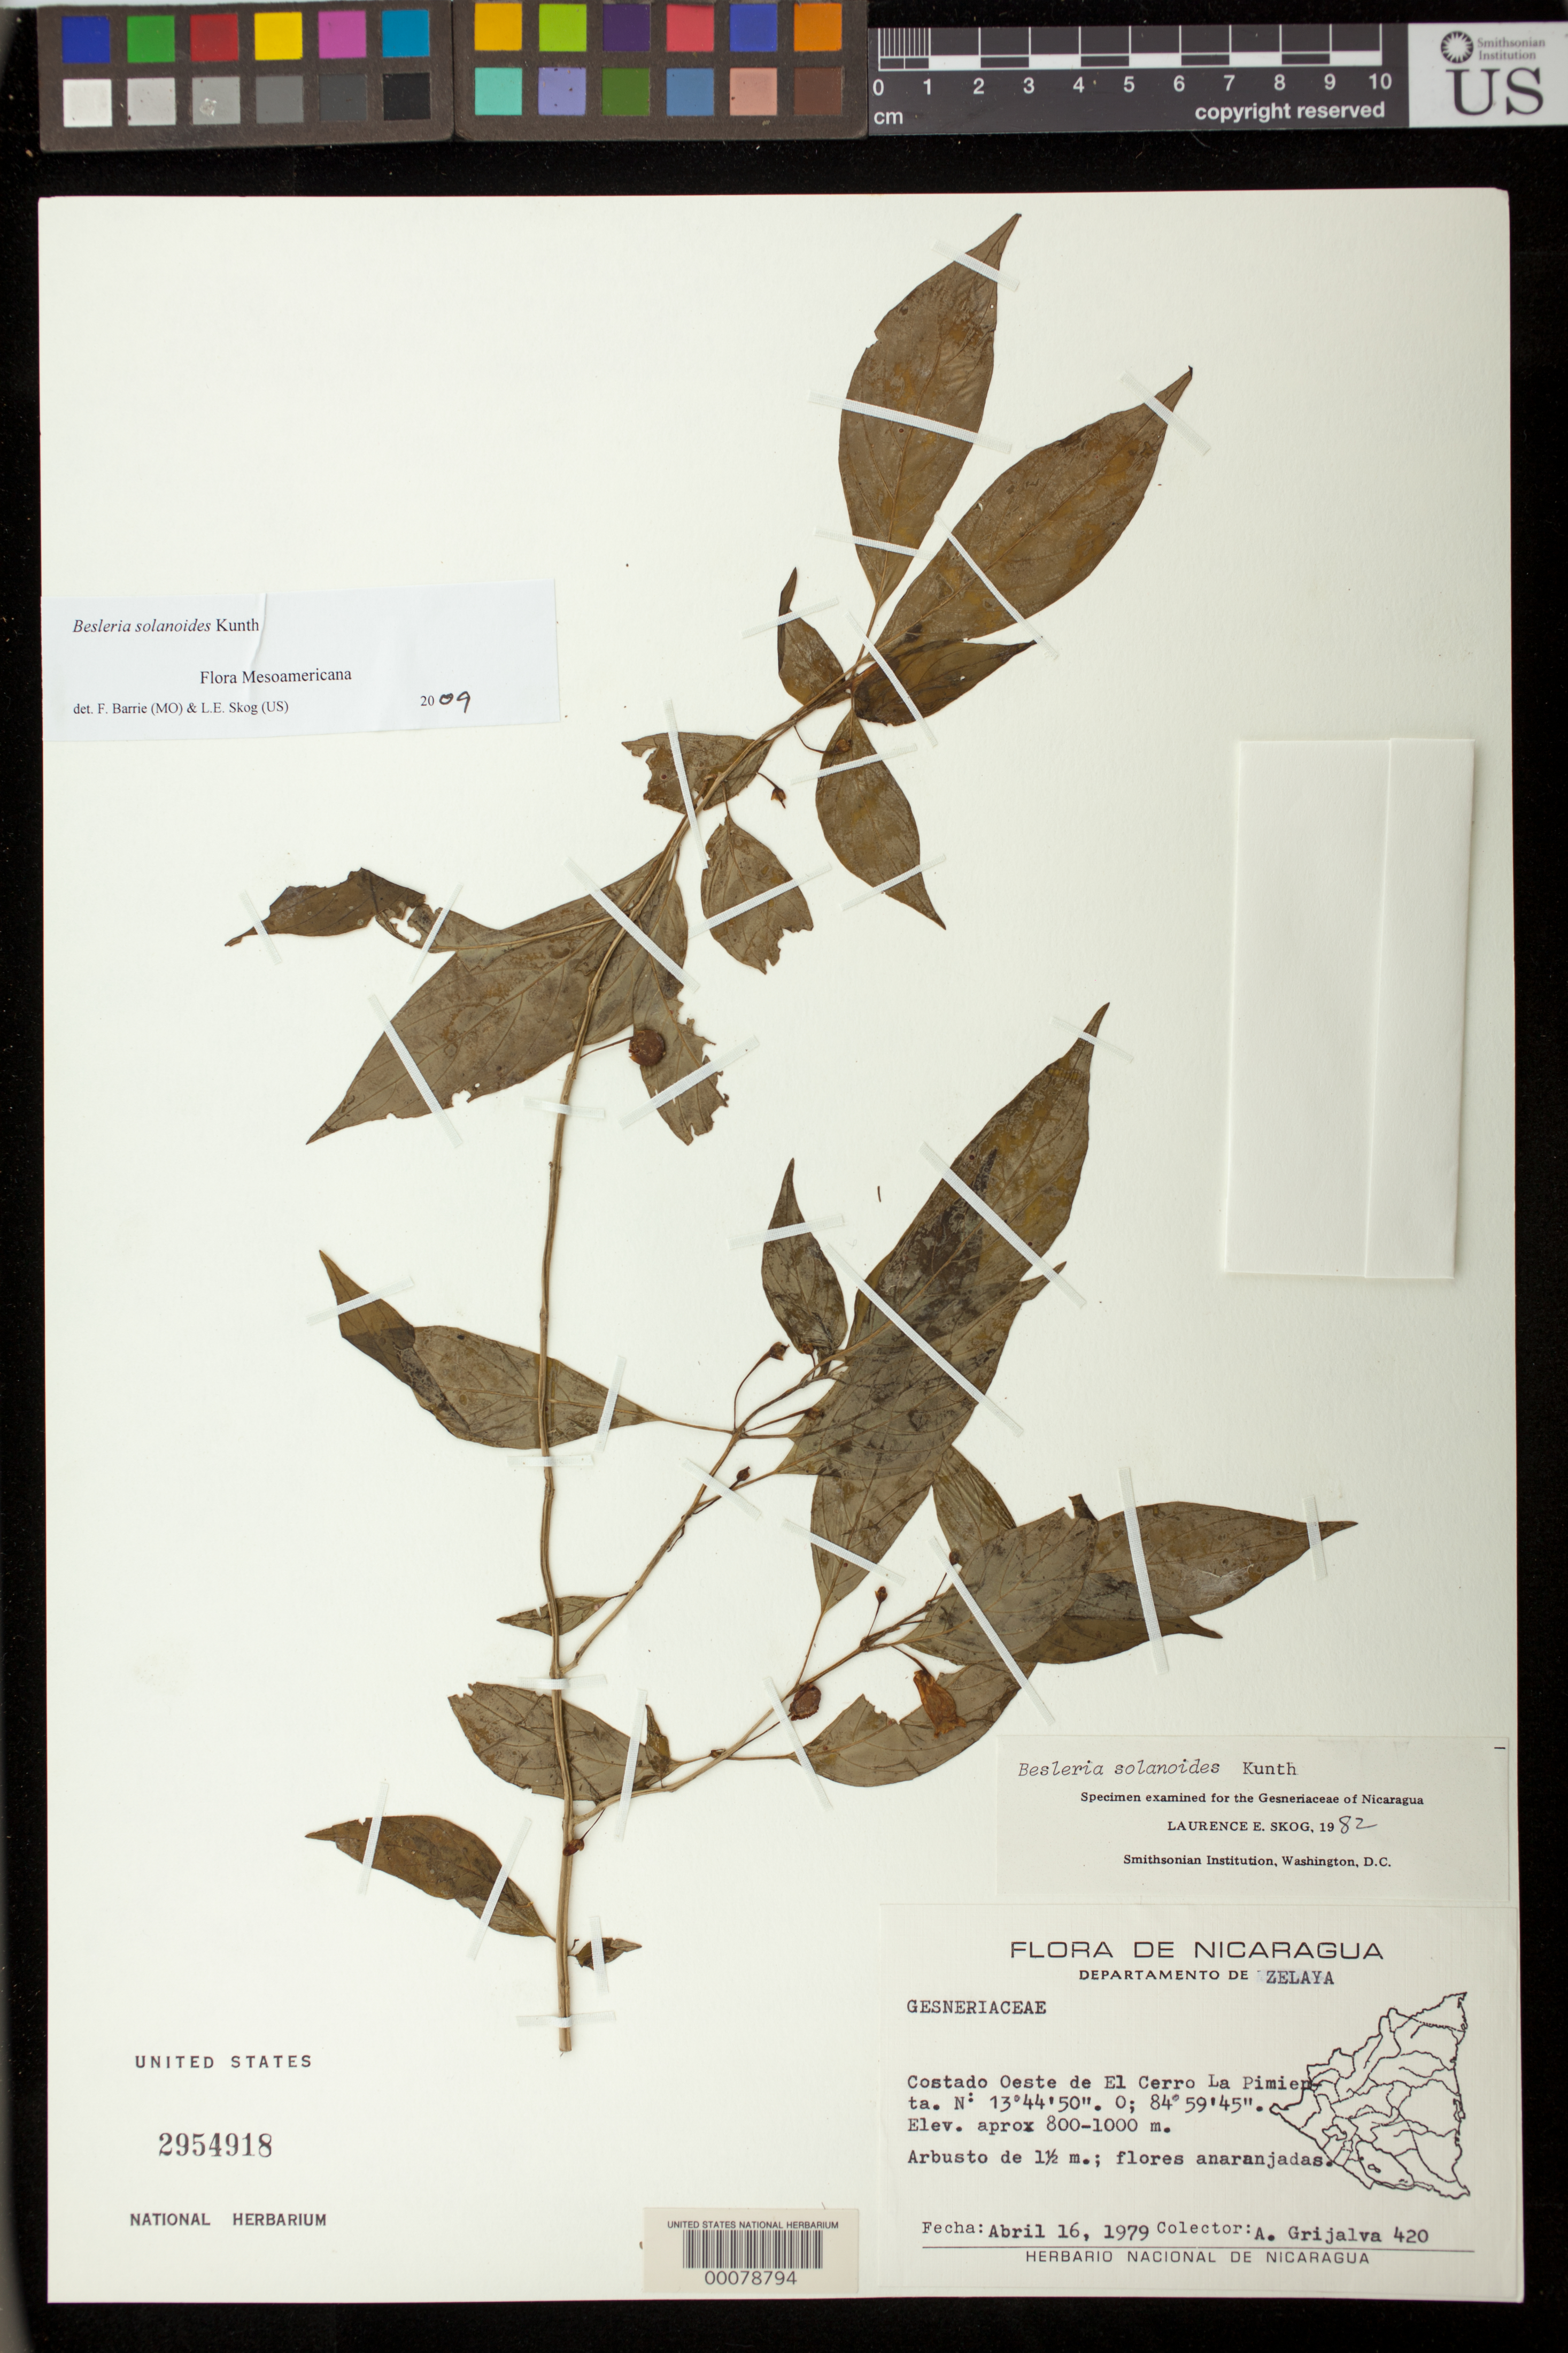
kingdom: Plantae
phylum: Tracheophyta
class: Magnoliopsida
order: Lamiales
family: Gesneriaceae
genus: Besleria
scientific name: Besleria solanoides var. solanoides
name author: Kunth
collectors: A. Grijalva P.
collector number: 420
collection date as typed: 16 Apr 1979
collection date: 1979-04-16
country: Nicaragua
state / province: Atlántico Norte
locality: Costado W de El Cerro la Pimienta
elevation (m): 800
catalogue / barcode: US 2954918